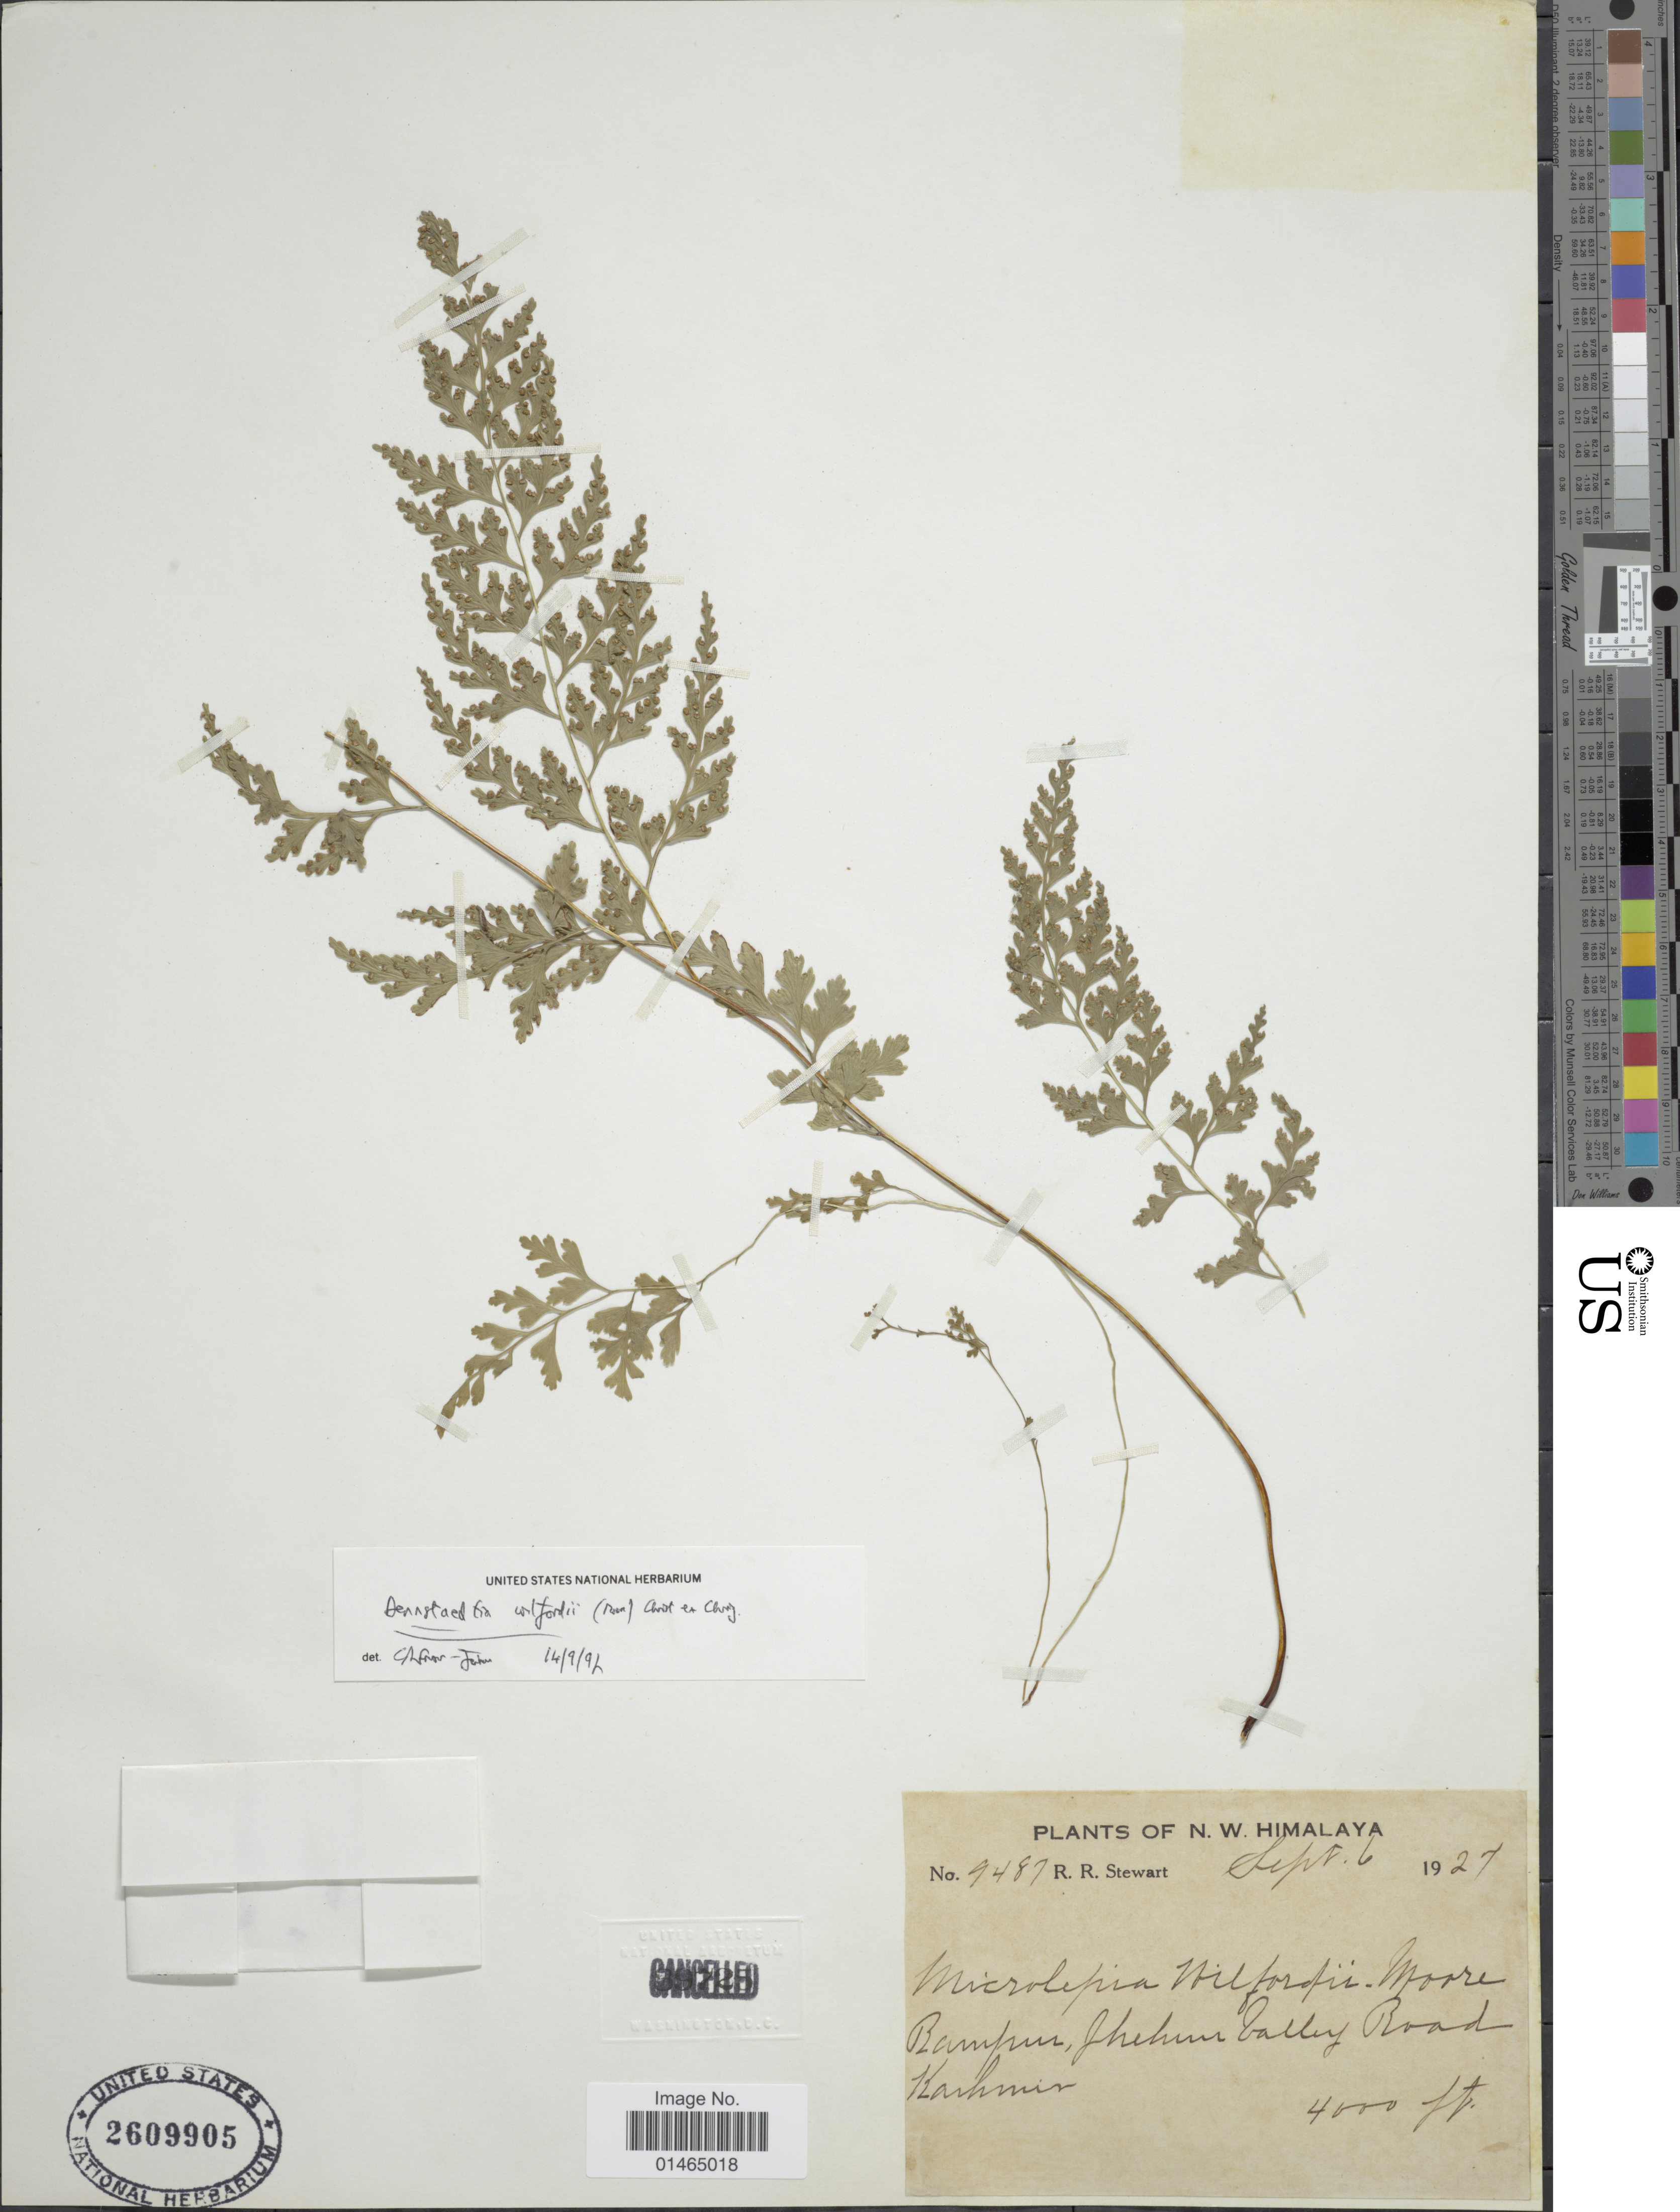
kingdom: Plantae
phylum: Tracheophyta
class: Polypodiopsida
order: Polypodiales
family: Dennstaedtiaceae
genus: Dennstaedtia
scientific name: Dennstaedtia wilfordii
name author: (T. Moore) Christ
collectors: R. R. Stewart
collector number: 9487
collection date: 1927-09-06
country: India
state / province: Jammu and Kashmir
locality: Rampur, Jhehum Valley Road, Kashmir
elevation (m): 1219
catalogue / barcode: US 2609905